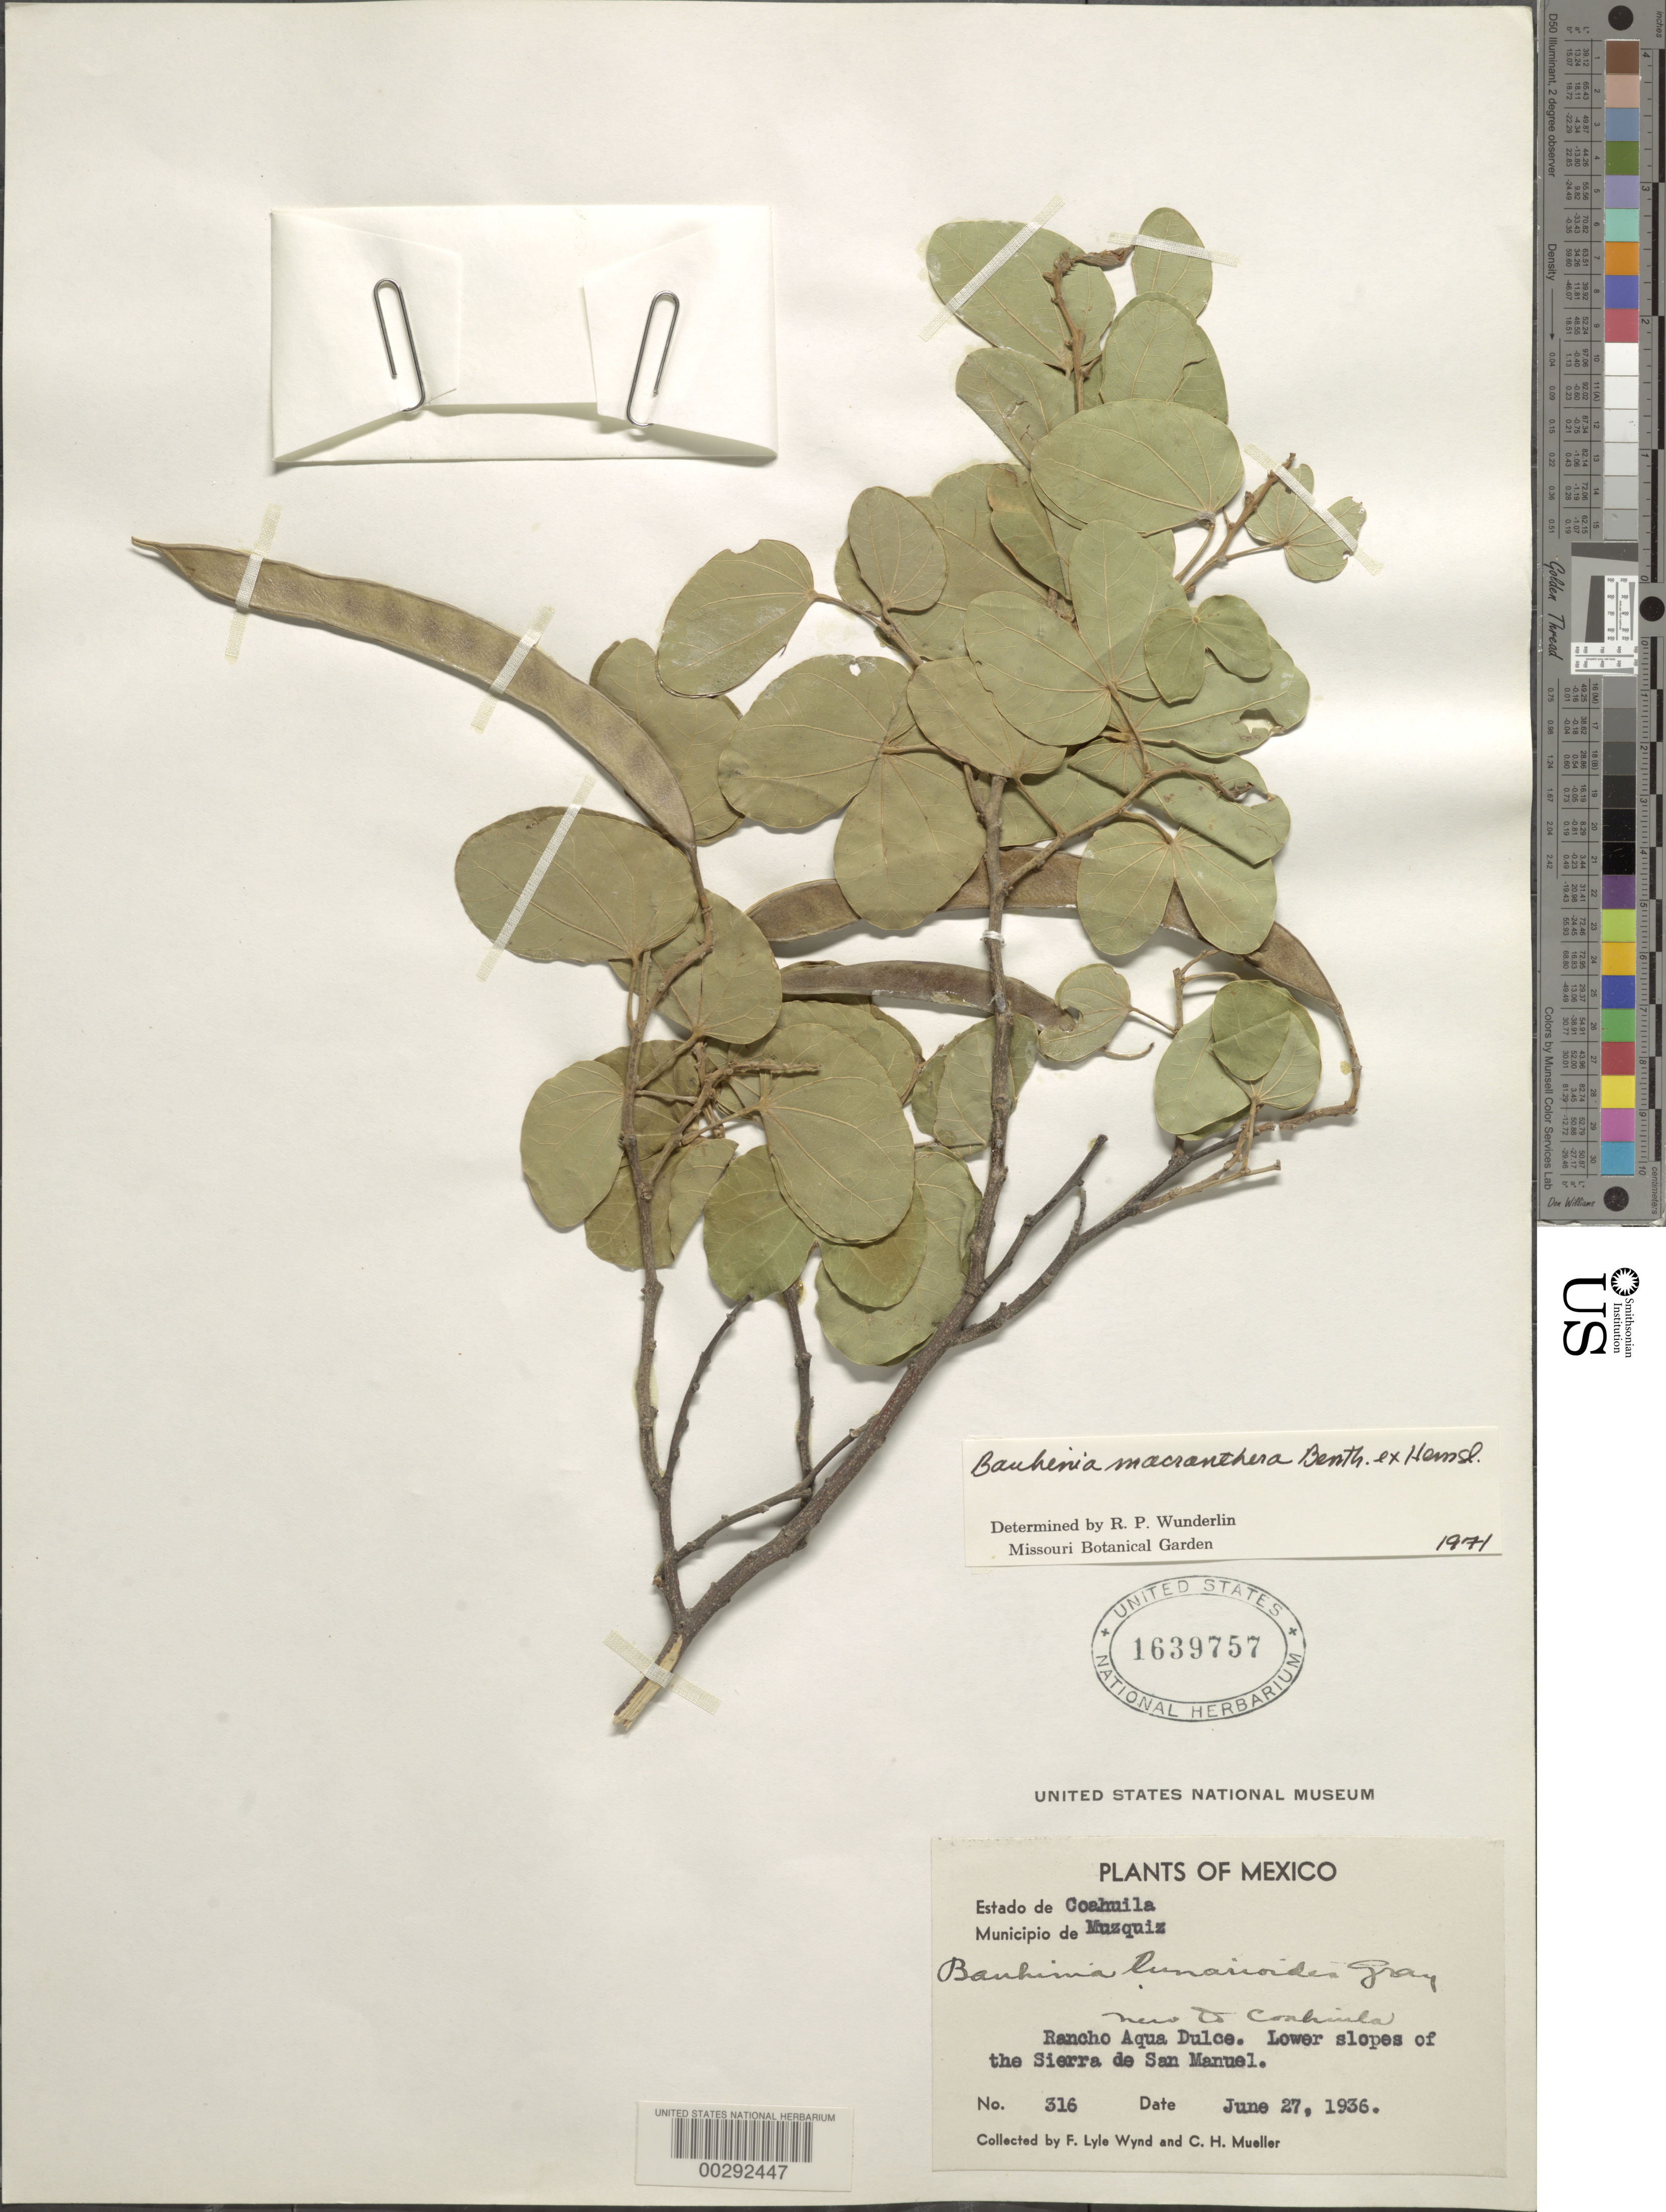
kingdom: Plantae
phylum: Tracheophyta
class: Magnoliopsida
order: Fabales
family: Fabaceae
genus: Bauhinia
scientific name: Bauhinia macranthera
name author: Benth. ex Hemsl.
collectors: F. L. Wynd & C. H. Muller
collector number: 316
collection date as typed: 27 Jun 1936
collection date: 1936-06-27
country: Mexico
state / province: Coahuila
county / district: Múzquiz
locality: Rancho Aqua Dulce; lower slopes of the Sierra de San Manuel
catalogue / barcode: US 1639757